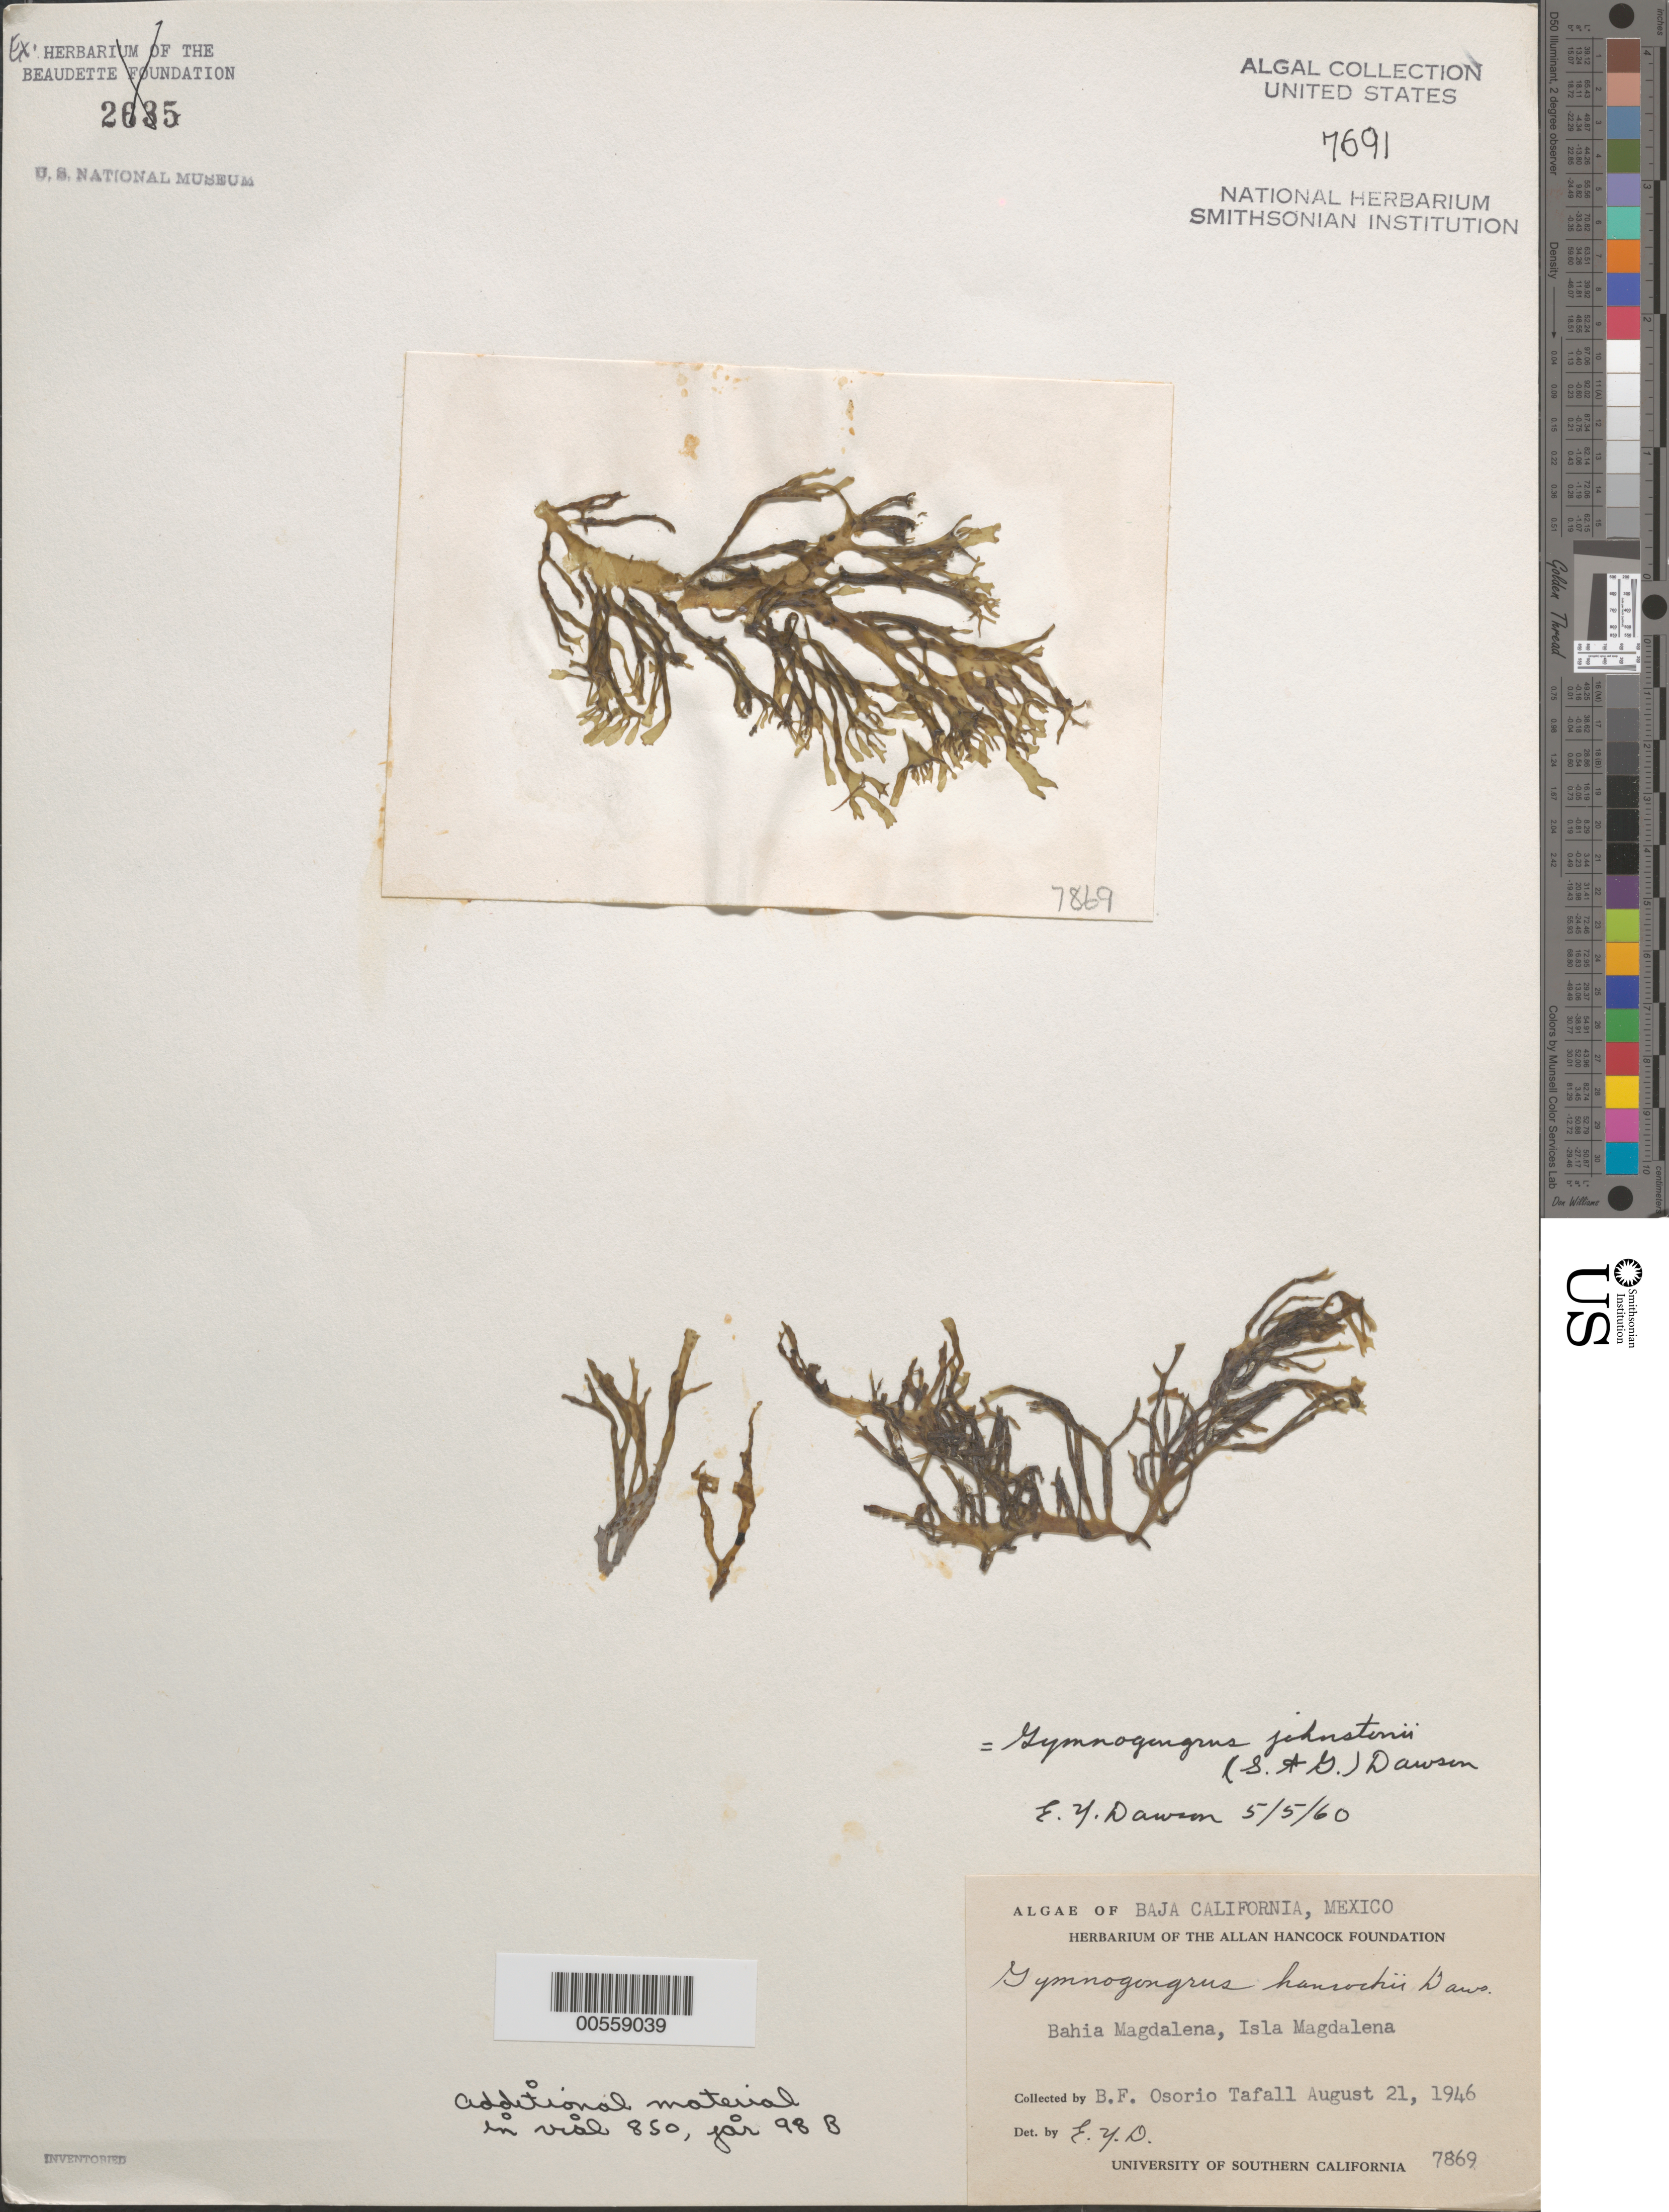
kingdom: Plantae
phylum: Rhodophyta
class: Florideophyceae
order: Gigartinales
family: Phyllophoraceae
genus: Gymnogongrus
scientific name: Gymnogongrus johnstonii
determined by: Dawson, E. Y.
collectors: B. Osario Tafall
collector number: EYD 7869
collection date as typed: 21 Aug 1946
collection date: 1946-08-21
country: Mexico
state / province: Baja California Sur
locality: Bahia Magdalena, Isla Magdalena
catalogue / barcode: US 7691